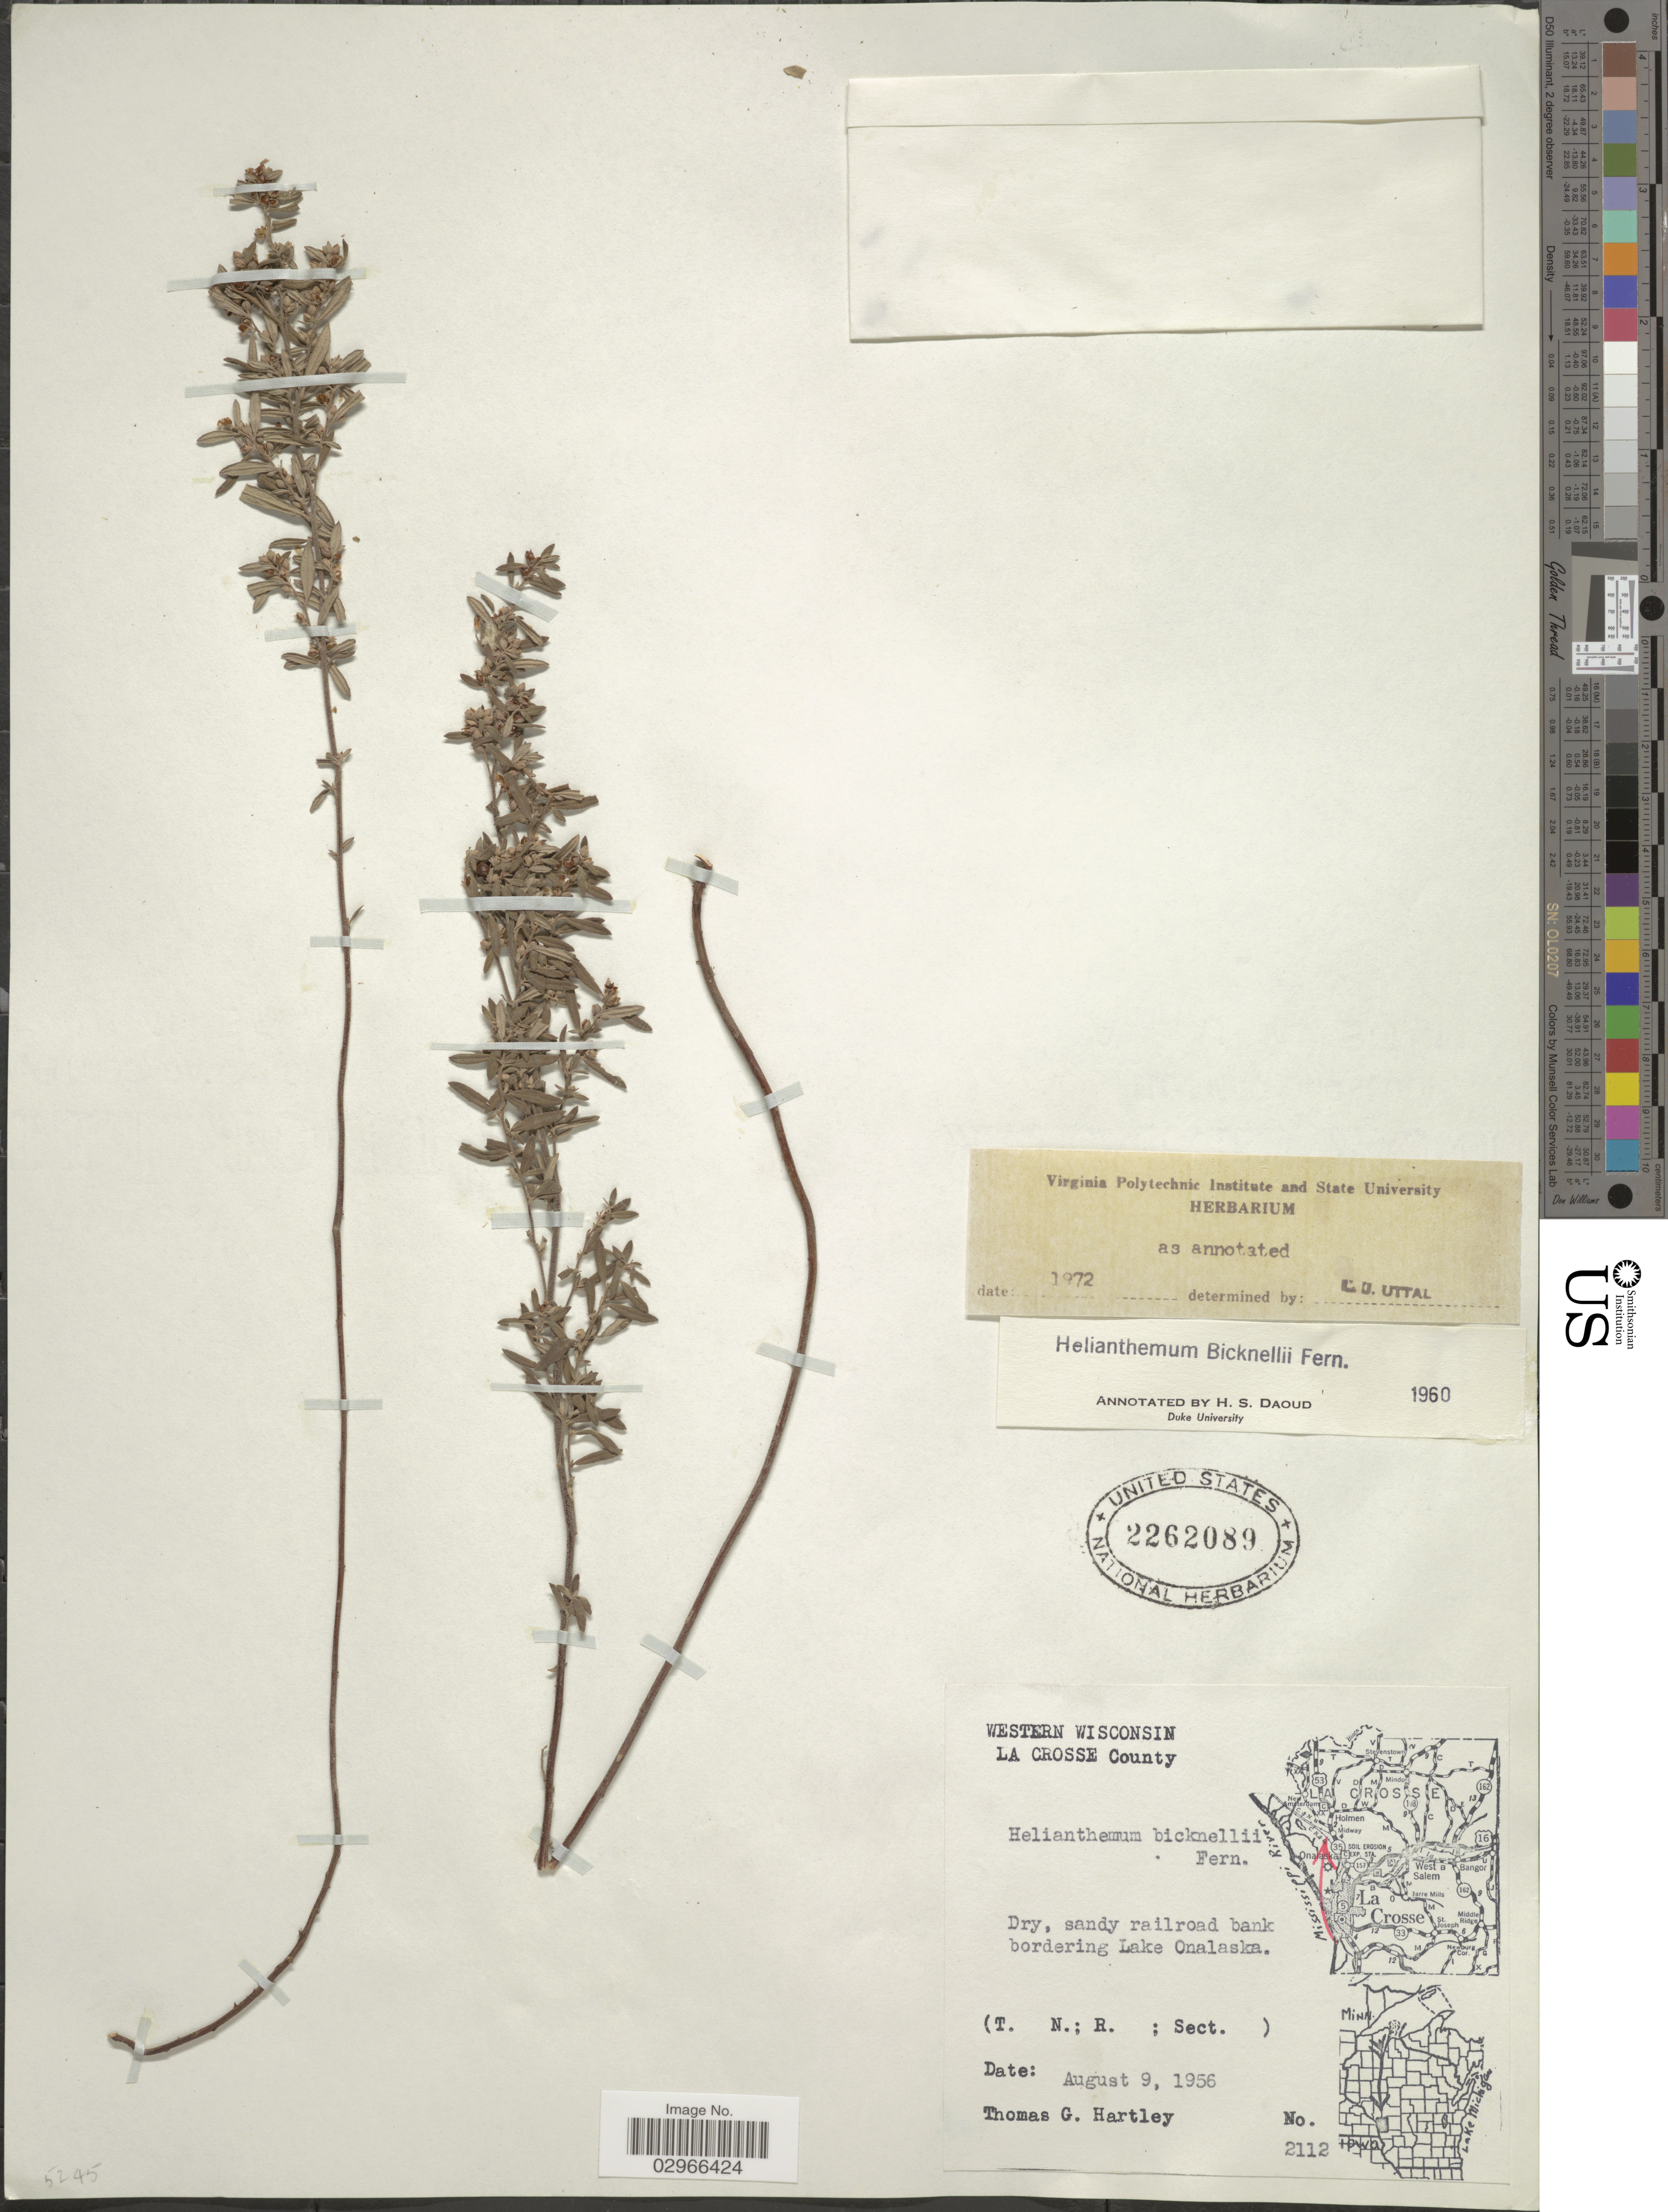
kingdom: Plantae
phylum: Tracheophyta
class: Magnoliopsida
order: Malvales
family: Cistaceae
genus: Helianthemum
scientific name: Helianthemum bicknellii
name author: Fernald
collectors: T. G. Hartley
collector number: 2112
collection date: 1956-08-09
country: United States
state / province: Wisconsin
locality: Western Wisconsin. La Crosse County. Sandy railroad bank bordering Lake Onalaska.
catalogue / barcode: US 2262089